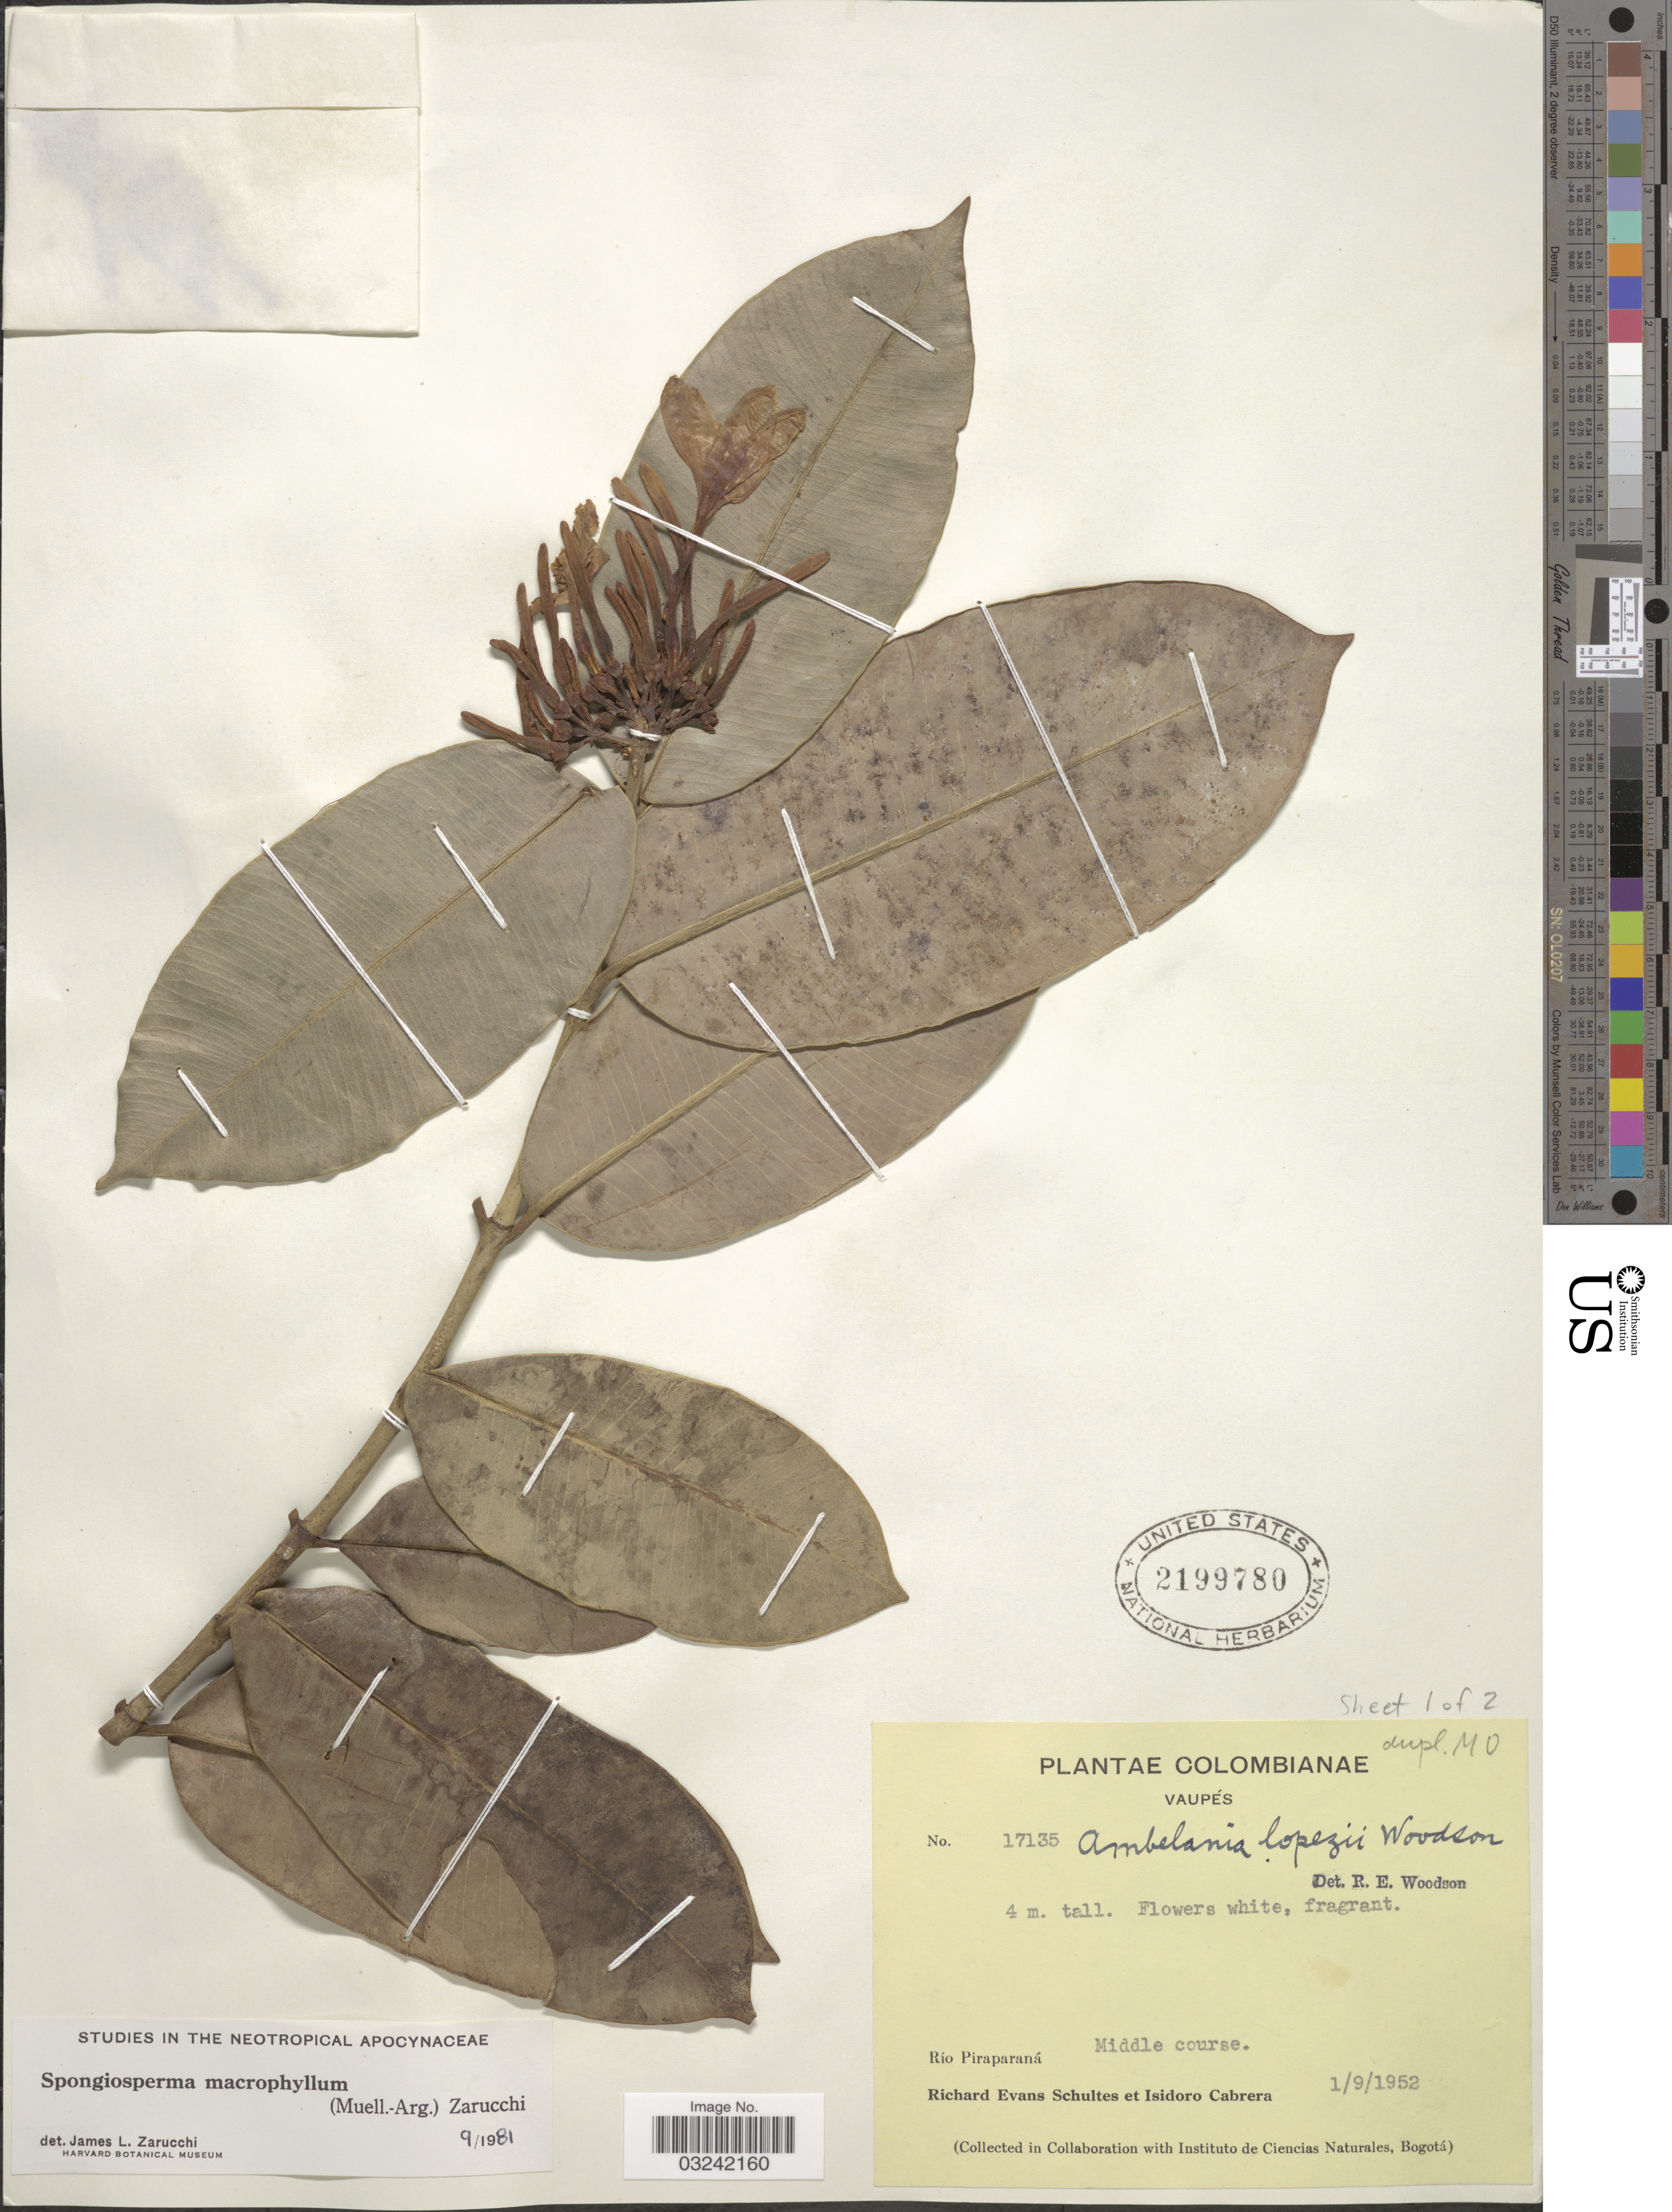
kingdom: Plantae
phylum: Tracheophyta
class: Magnoliopsida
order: Gentianales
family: Apocynaceae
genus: Spongiosperma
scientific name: Spongiosperma macrophyllum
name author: (Müll. Arg.) Zarucchi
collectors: R. E. Schultes & I. Cabrera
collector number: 17135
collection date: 1952-09-01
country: Colombia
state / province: Vaupés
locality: Río Piraparaná Middle course.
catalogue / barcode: US 2199780